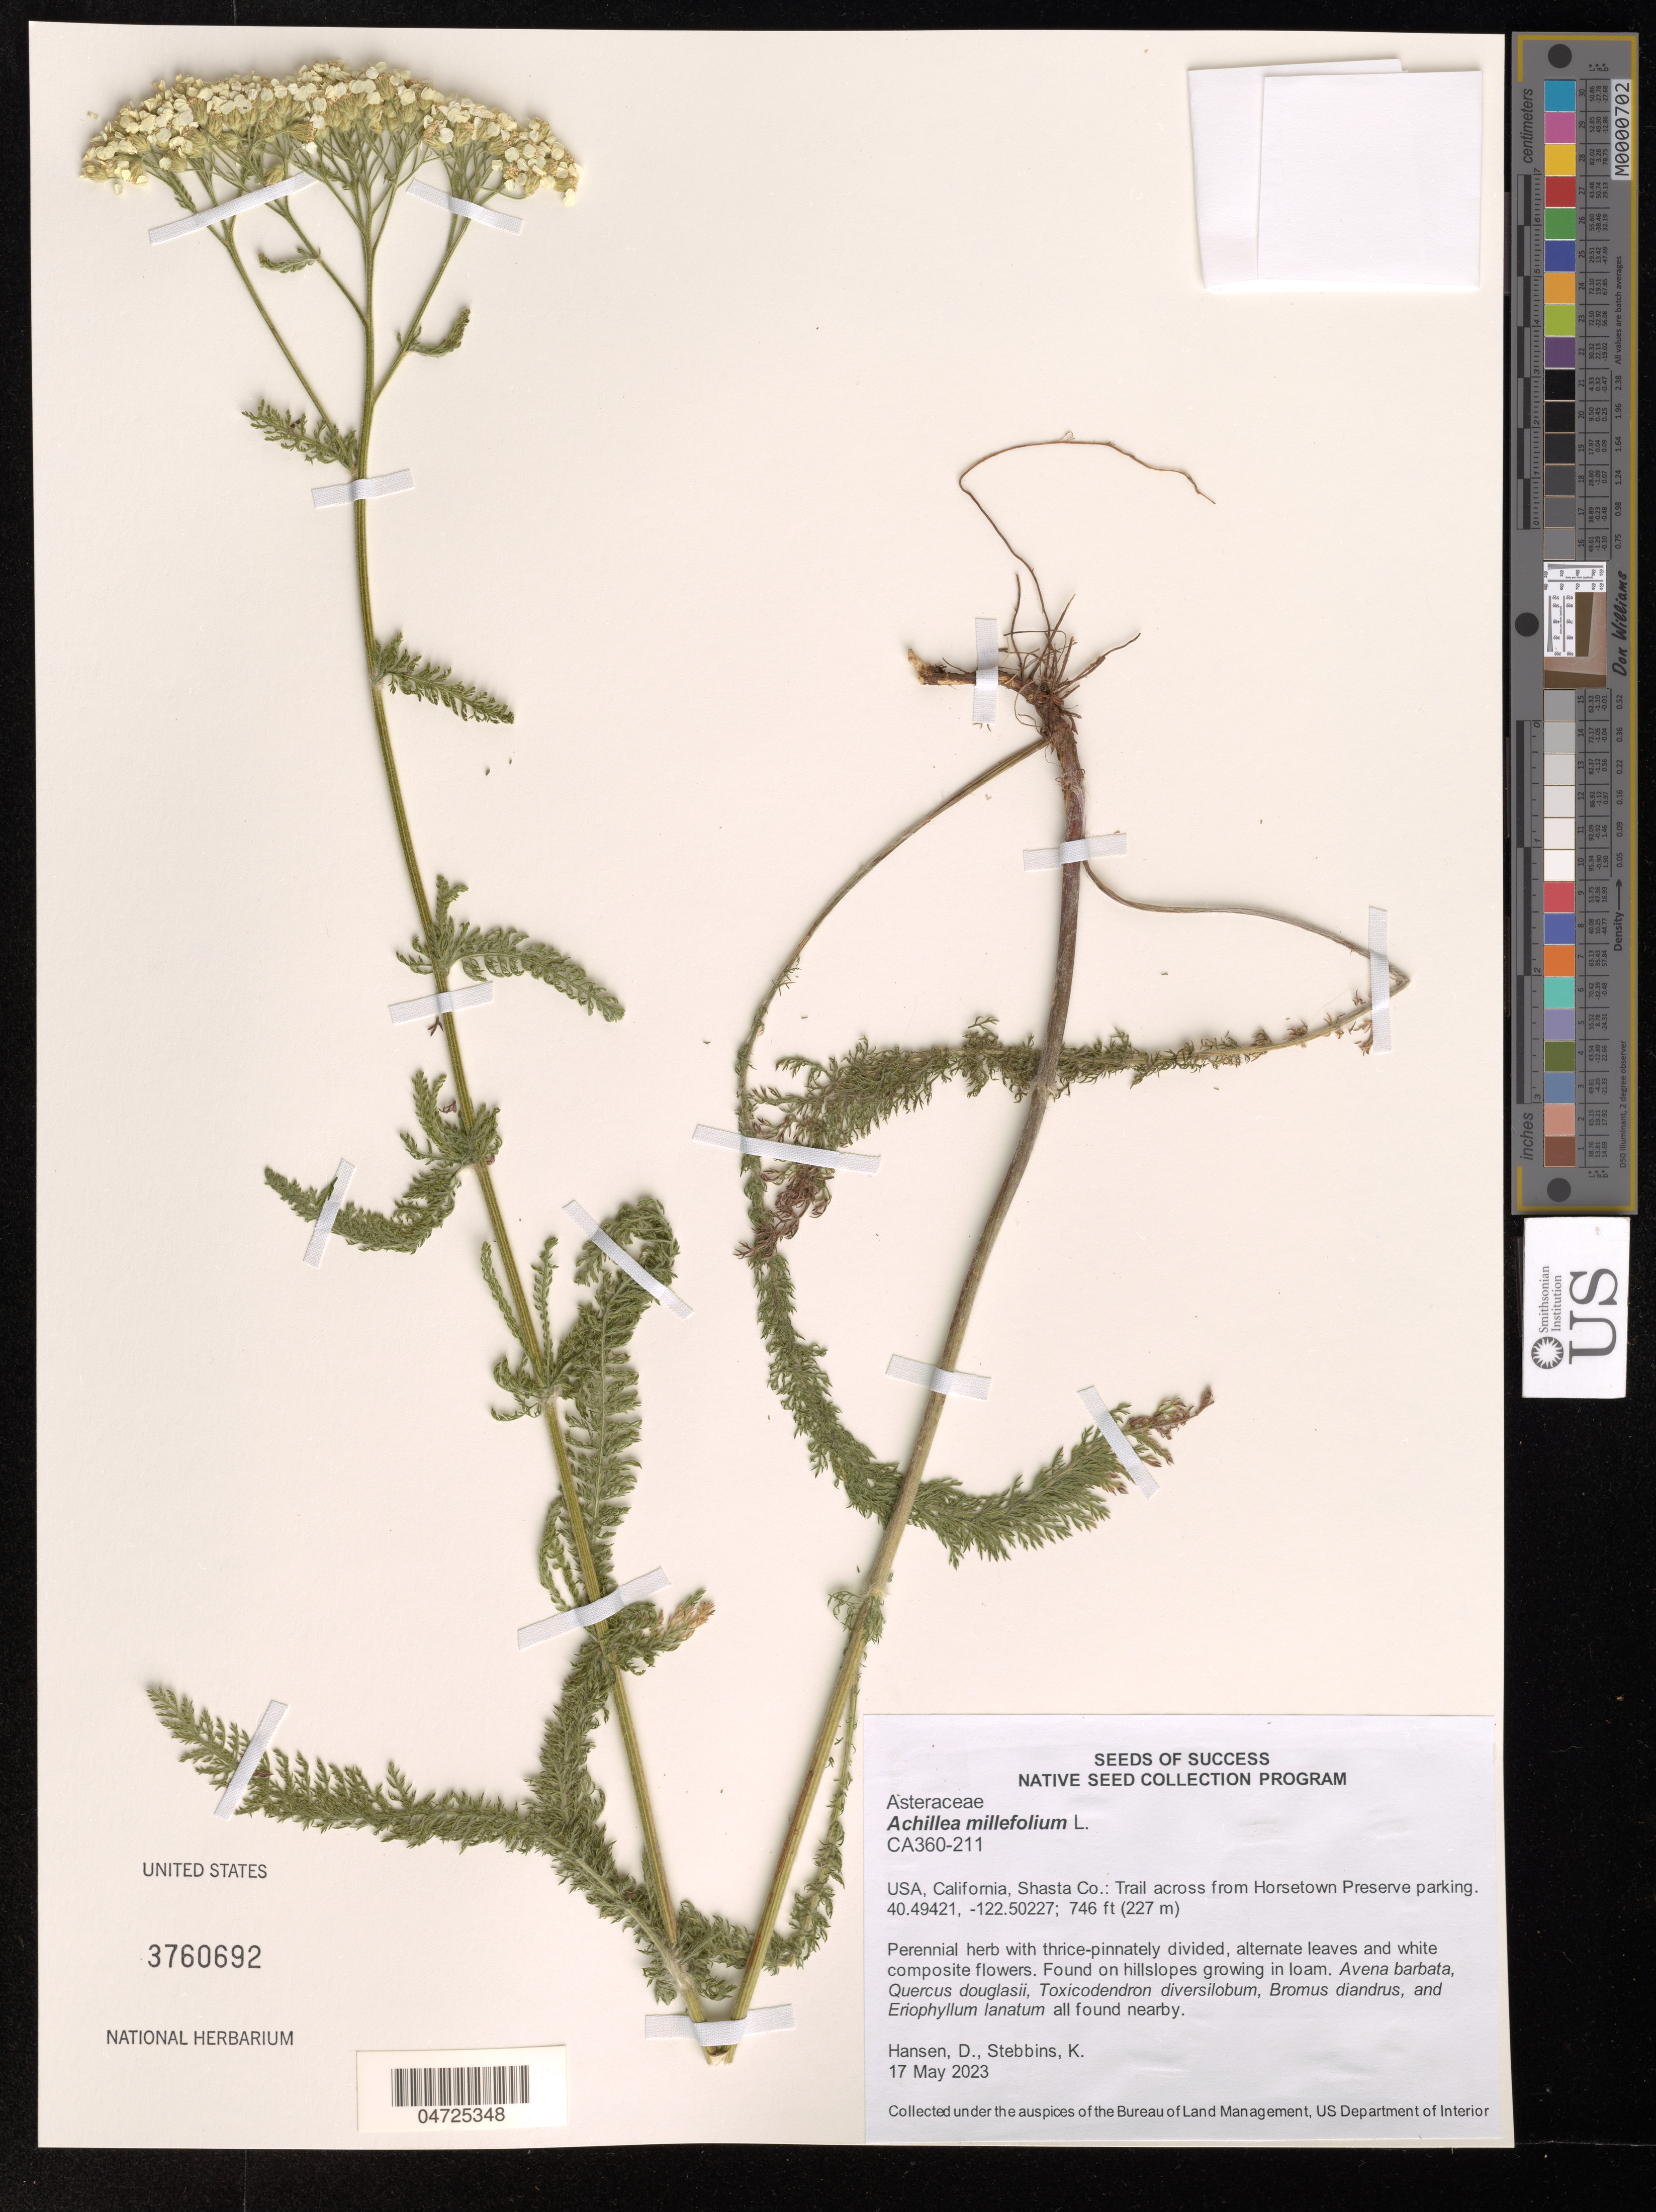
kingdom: Plantae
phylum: Tracheophyta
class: Magnoliopsida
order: Asterales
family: Asteraceae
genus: Achillea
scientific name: Achillea millefolium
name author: L.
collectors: D. Hansen & K. Stebbins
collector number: CA360-211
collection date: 2023-05-17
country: United States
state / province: California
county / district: Shasta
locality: Shasta Co.: Trail across from Horsetown Preserve parking.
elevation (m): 227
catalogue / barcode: US 3760692